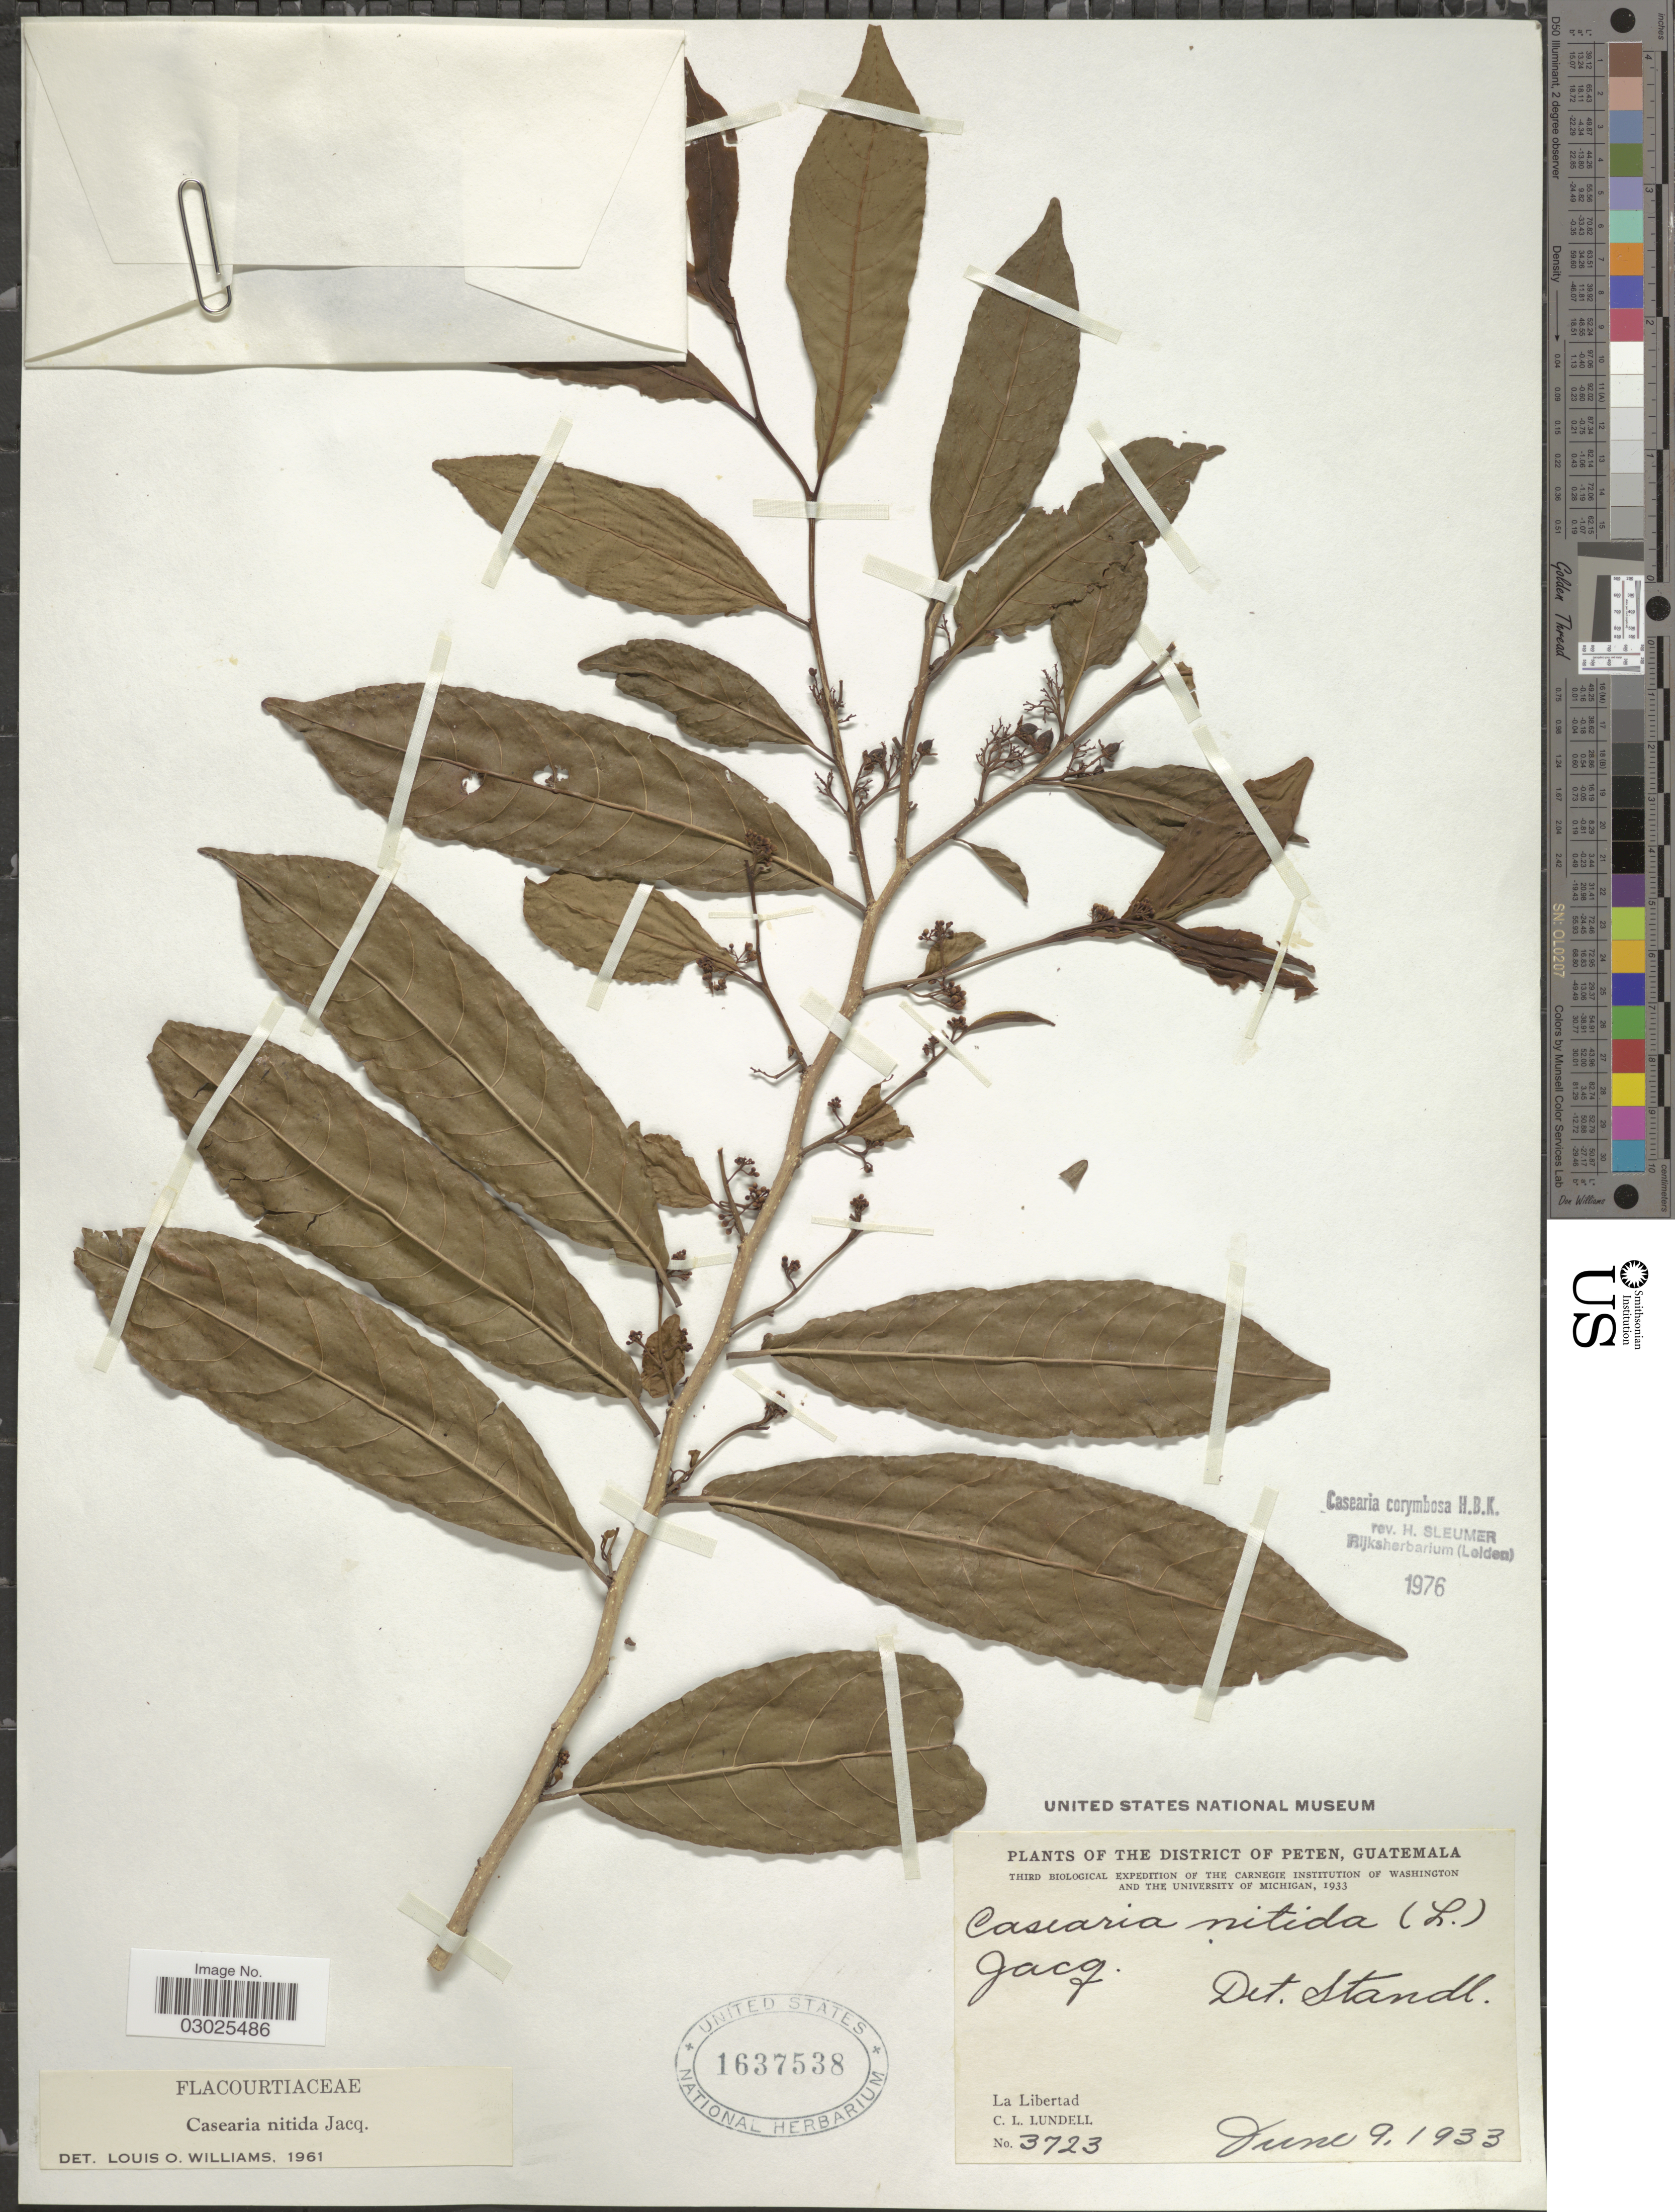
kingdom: Plantae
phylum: Tracheophyta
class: Magnoliopsida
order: Malpighiales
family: Salicaceae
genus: Casearia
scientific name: Casearia corymbosa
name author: Kunth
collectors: C. L. Lundell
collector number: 3723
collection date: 1933-06-09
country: Guatemala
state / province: El Petén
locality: The District of Peten. La Libertad.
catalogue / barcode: US 1637538